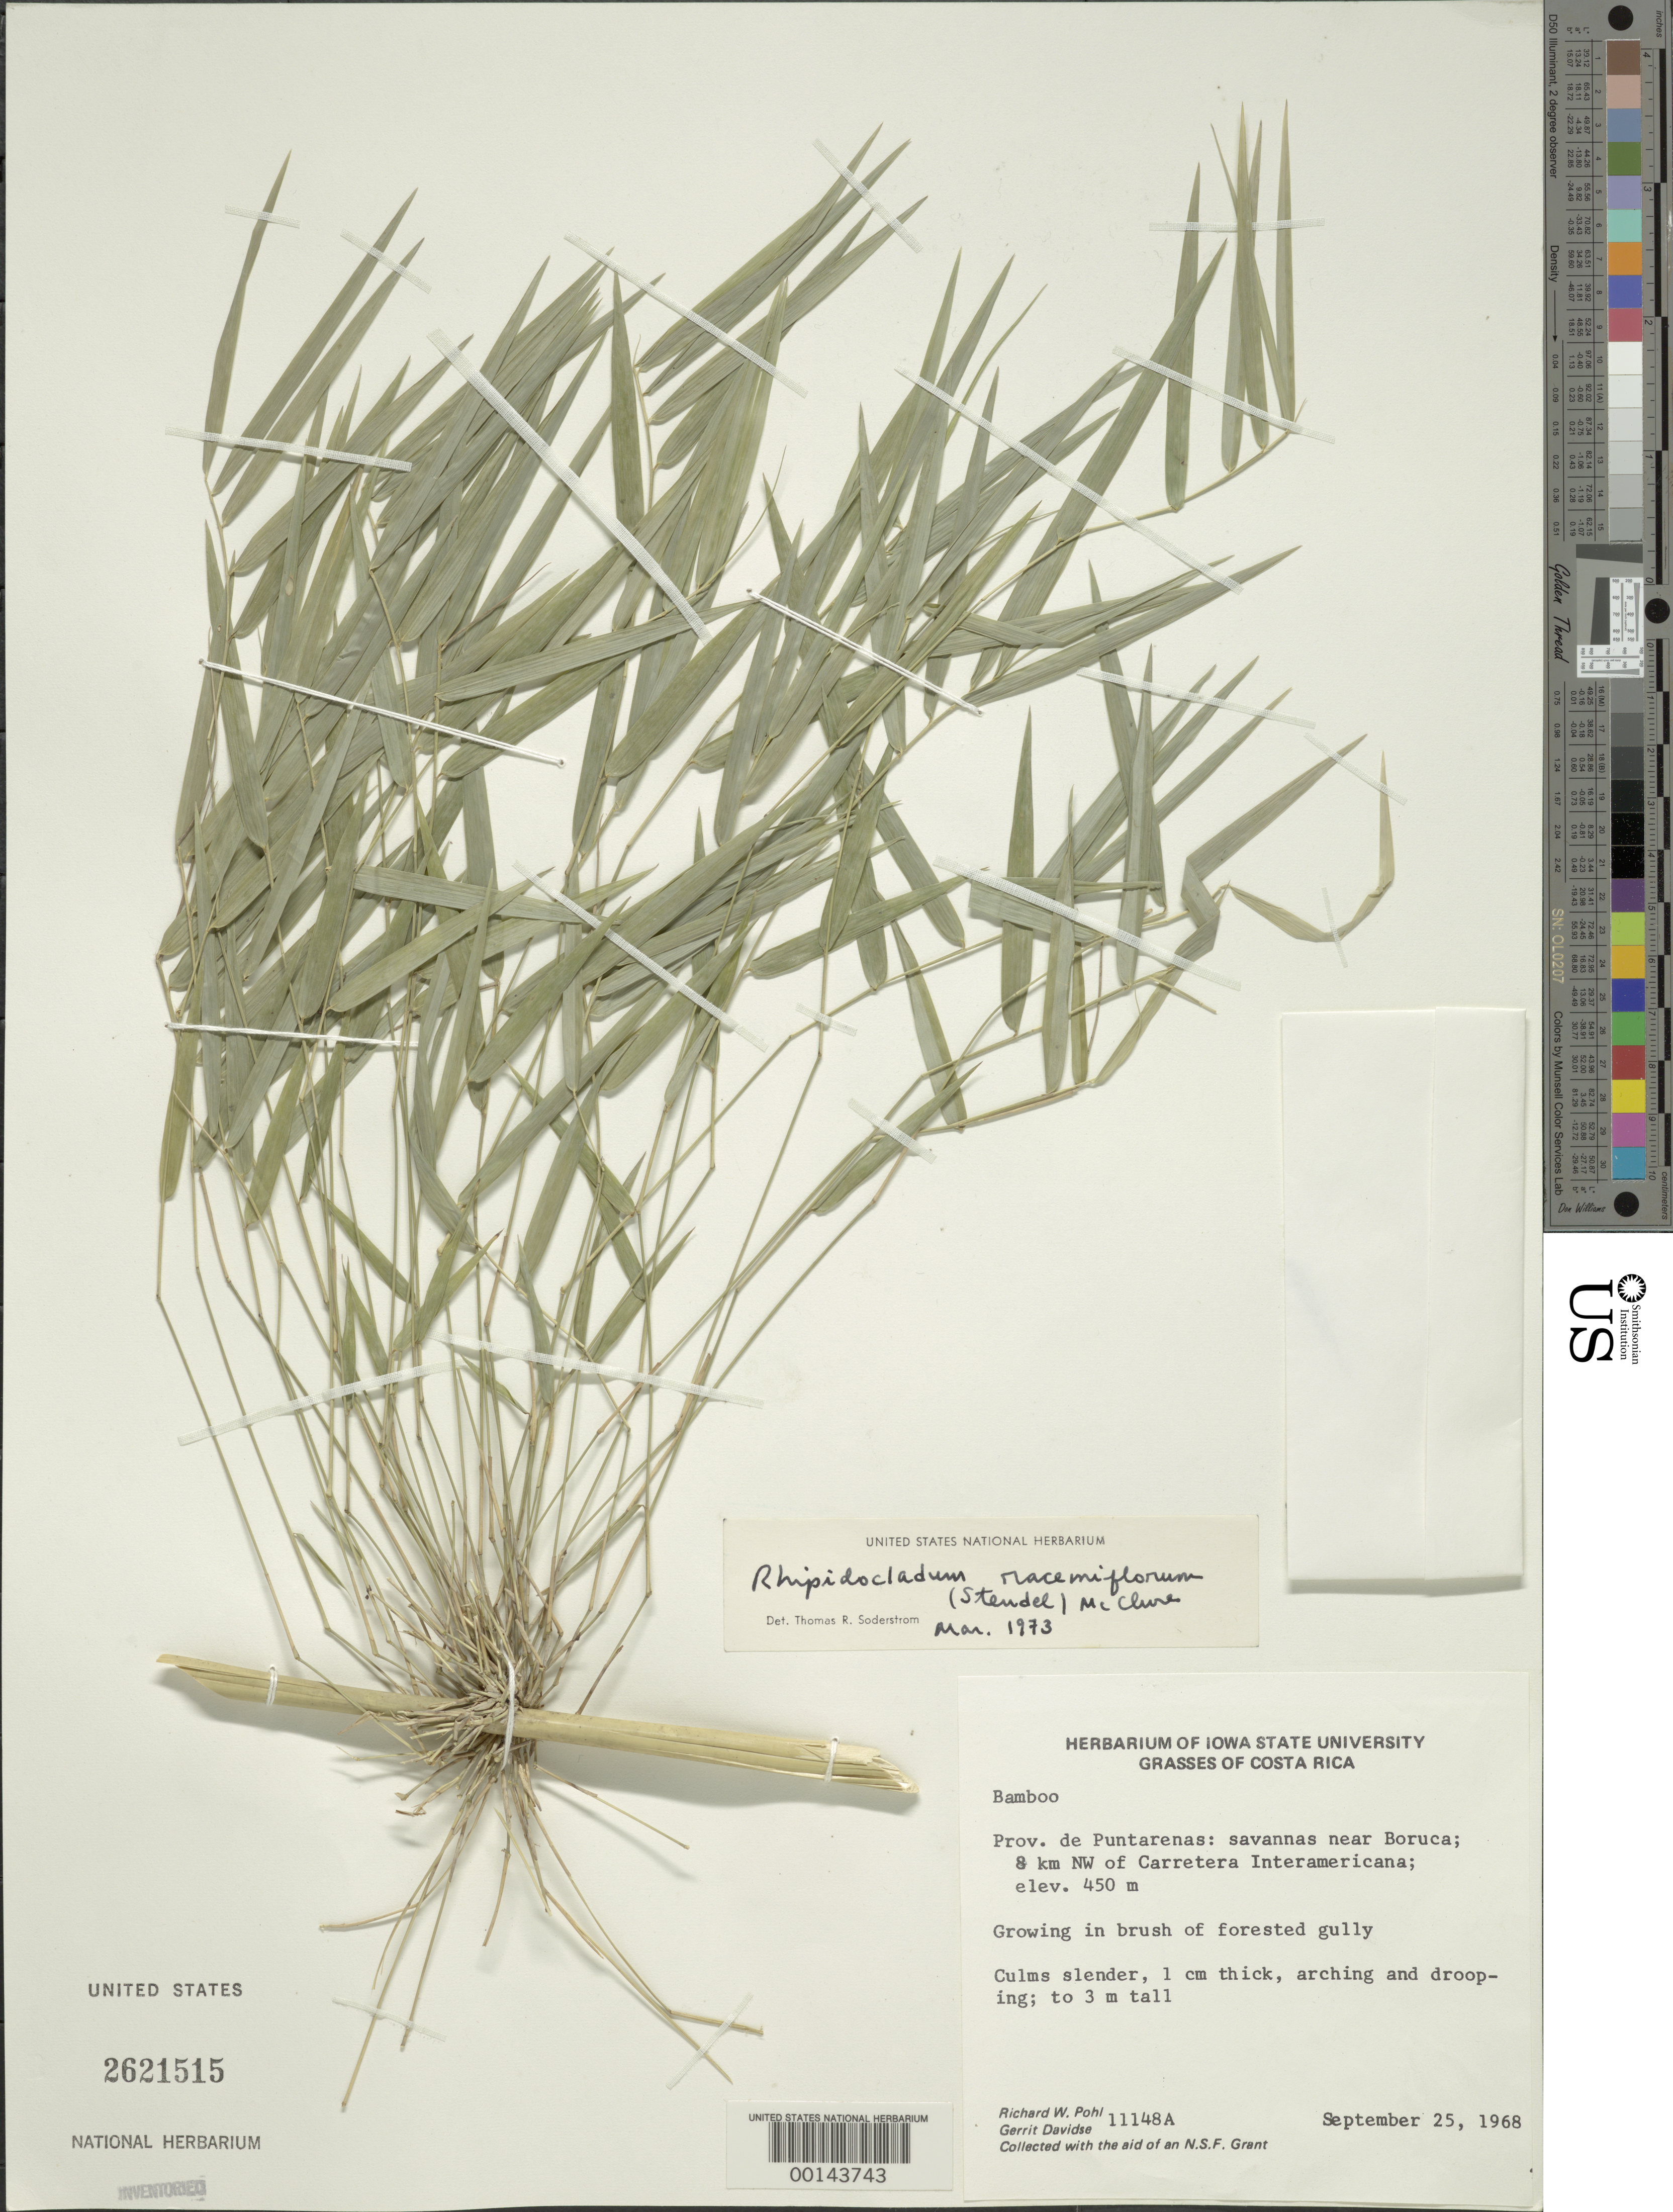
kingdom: Plantae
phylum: Tracheophyta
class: Liliopsida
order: Poales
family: Poaceae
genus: Rhipidocladum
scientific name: Rhipidocladum racemiflorum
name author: (Steud.) McClure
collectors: R. W. Pohl & G. Davidse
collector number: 11148 A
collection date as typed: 25 Sep 1968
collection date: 1968-09-25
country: Costa Rica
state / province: Puntarenas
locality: Boruca, nw carretera interamericana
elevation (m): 450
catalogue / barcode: US 2621515